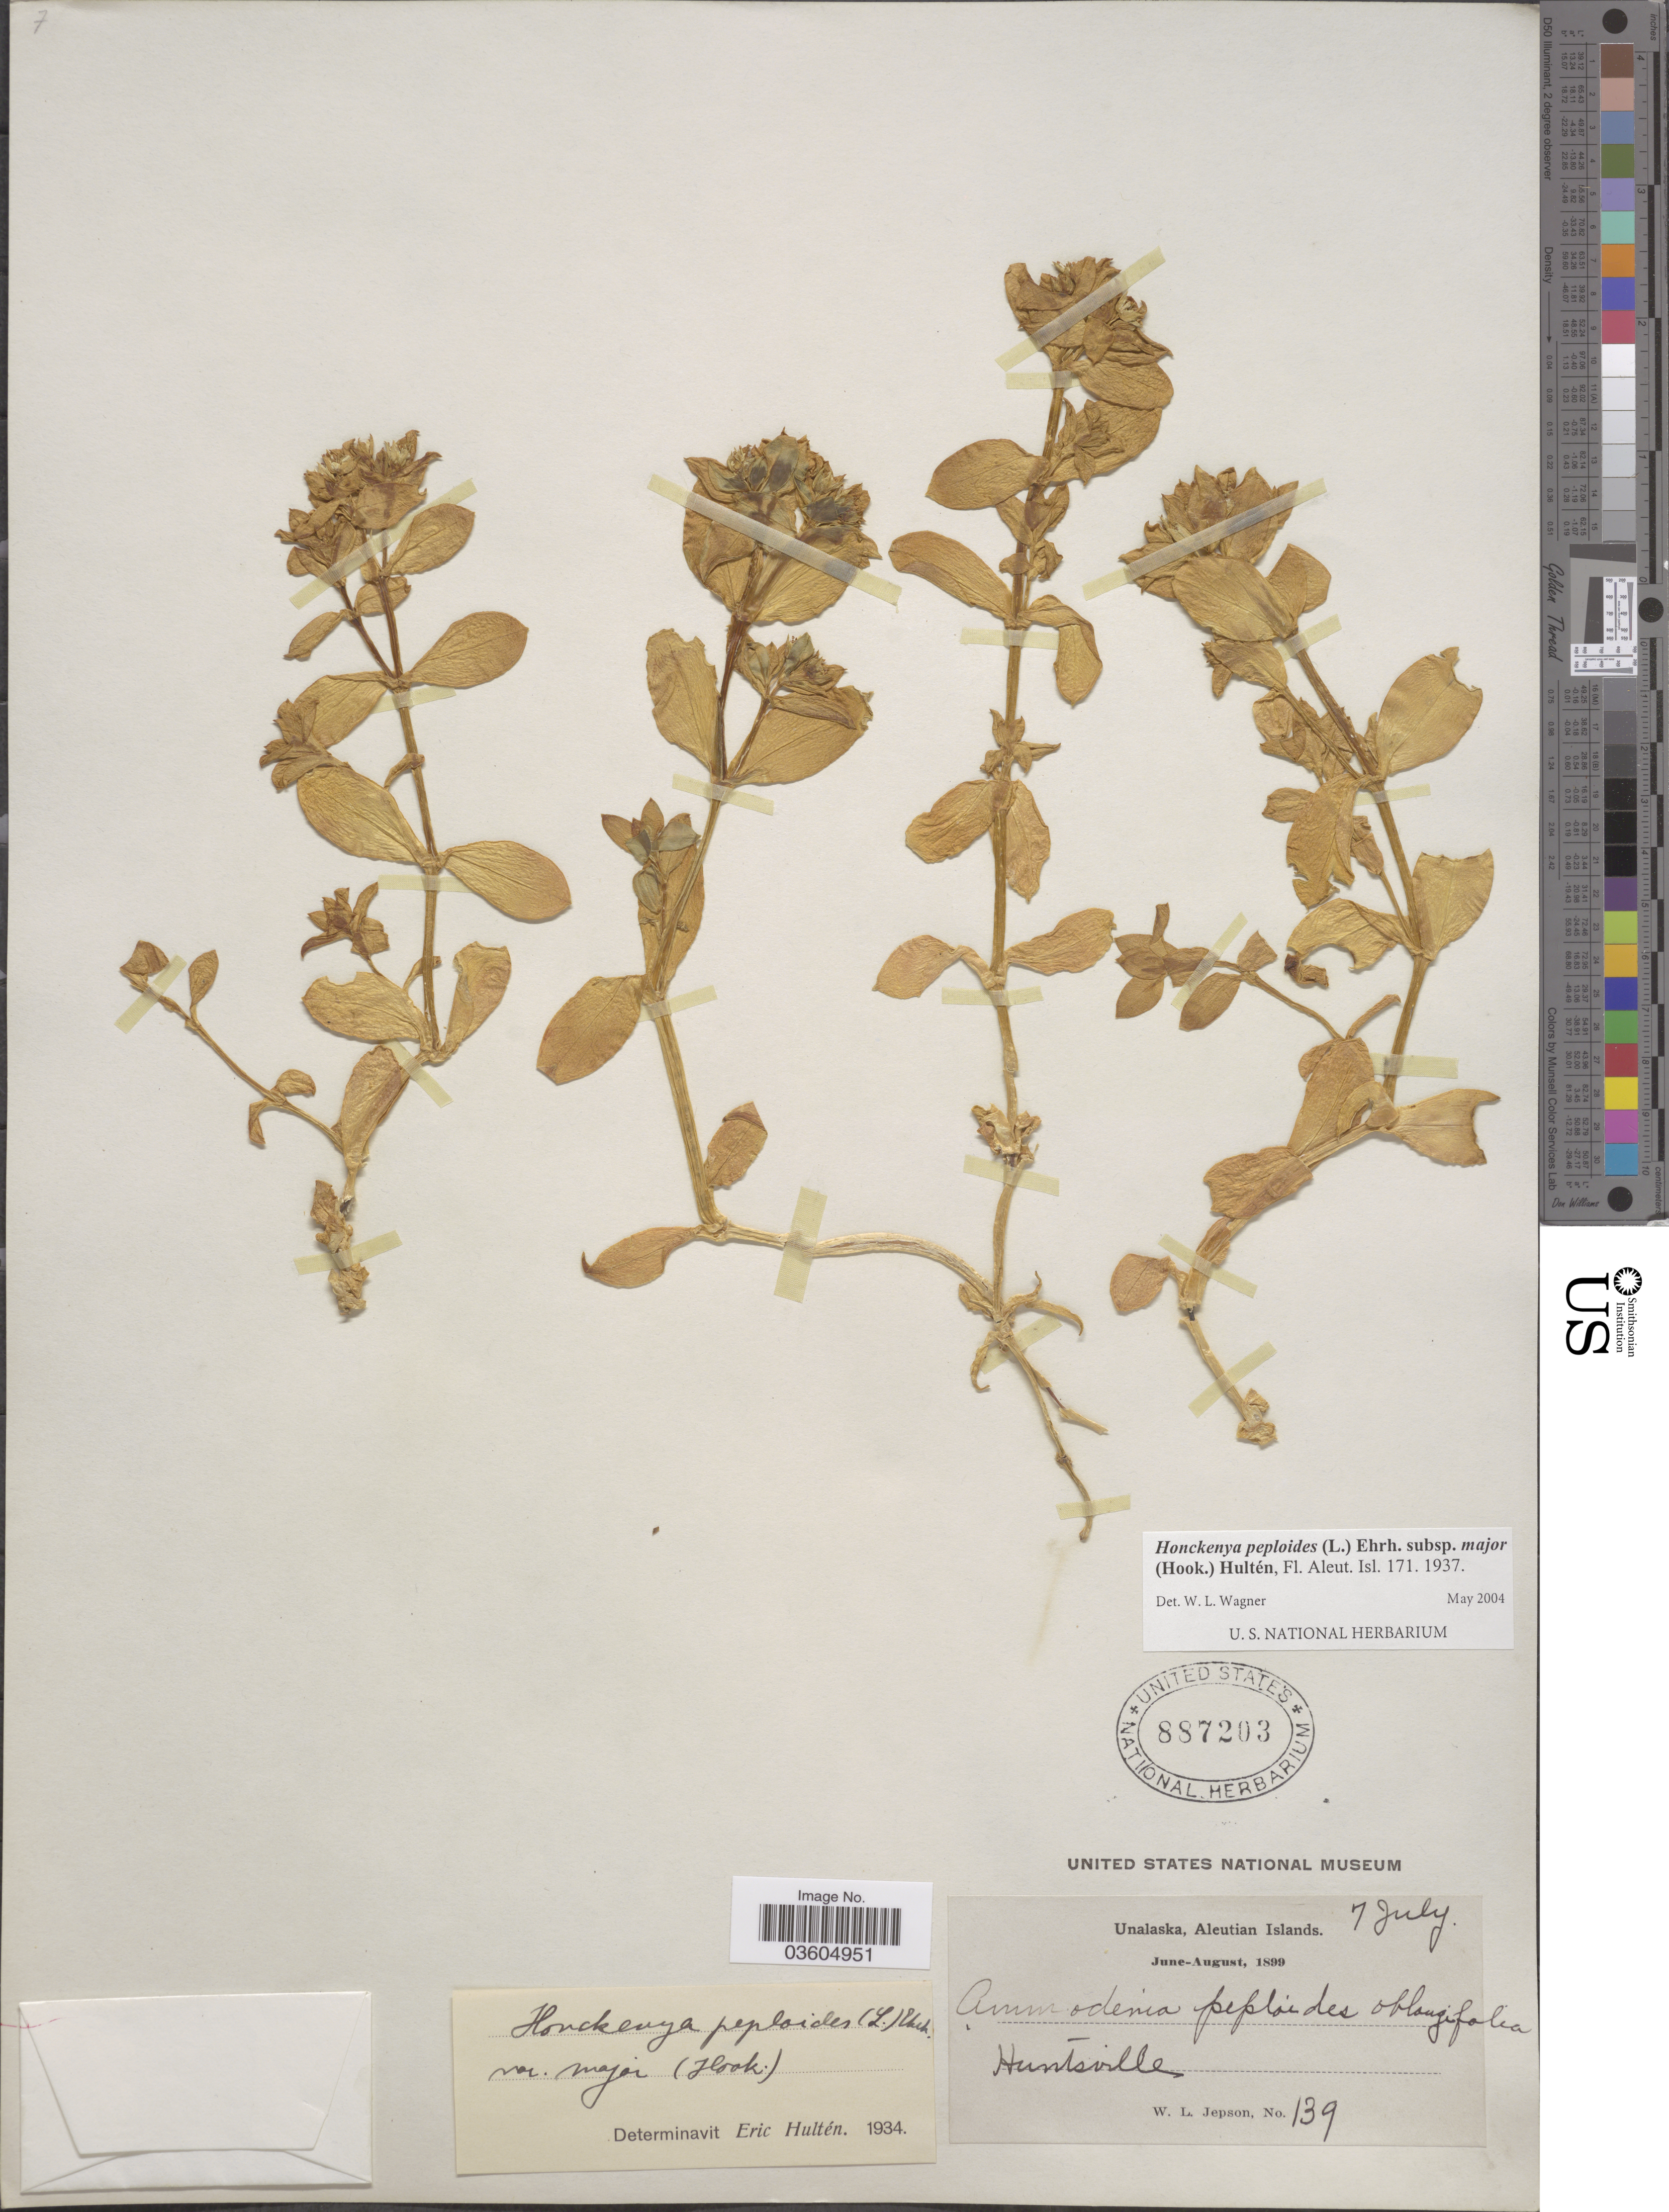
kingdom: Plantae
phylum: Tracheophyta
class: Magnoliopsida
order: Caryophyllales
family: Caryophyllaceae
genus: Honckenya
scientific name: Honckenya peploides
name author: (L.) Ehrh.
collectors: W. L. Jepson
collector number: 139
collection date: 1899-07-07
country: United States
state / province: Alaska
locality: Unalaska, Aleutian Islands. Huntsville.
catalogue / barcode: US 887203